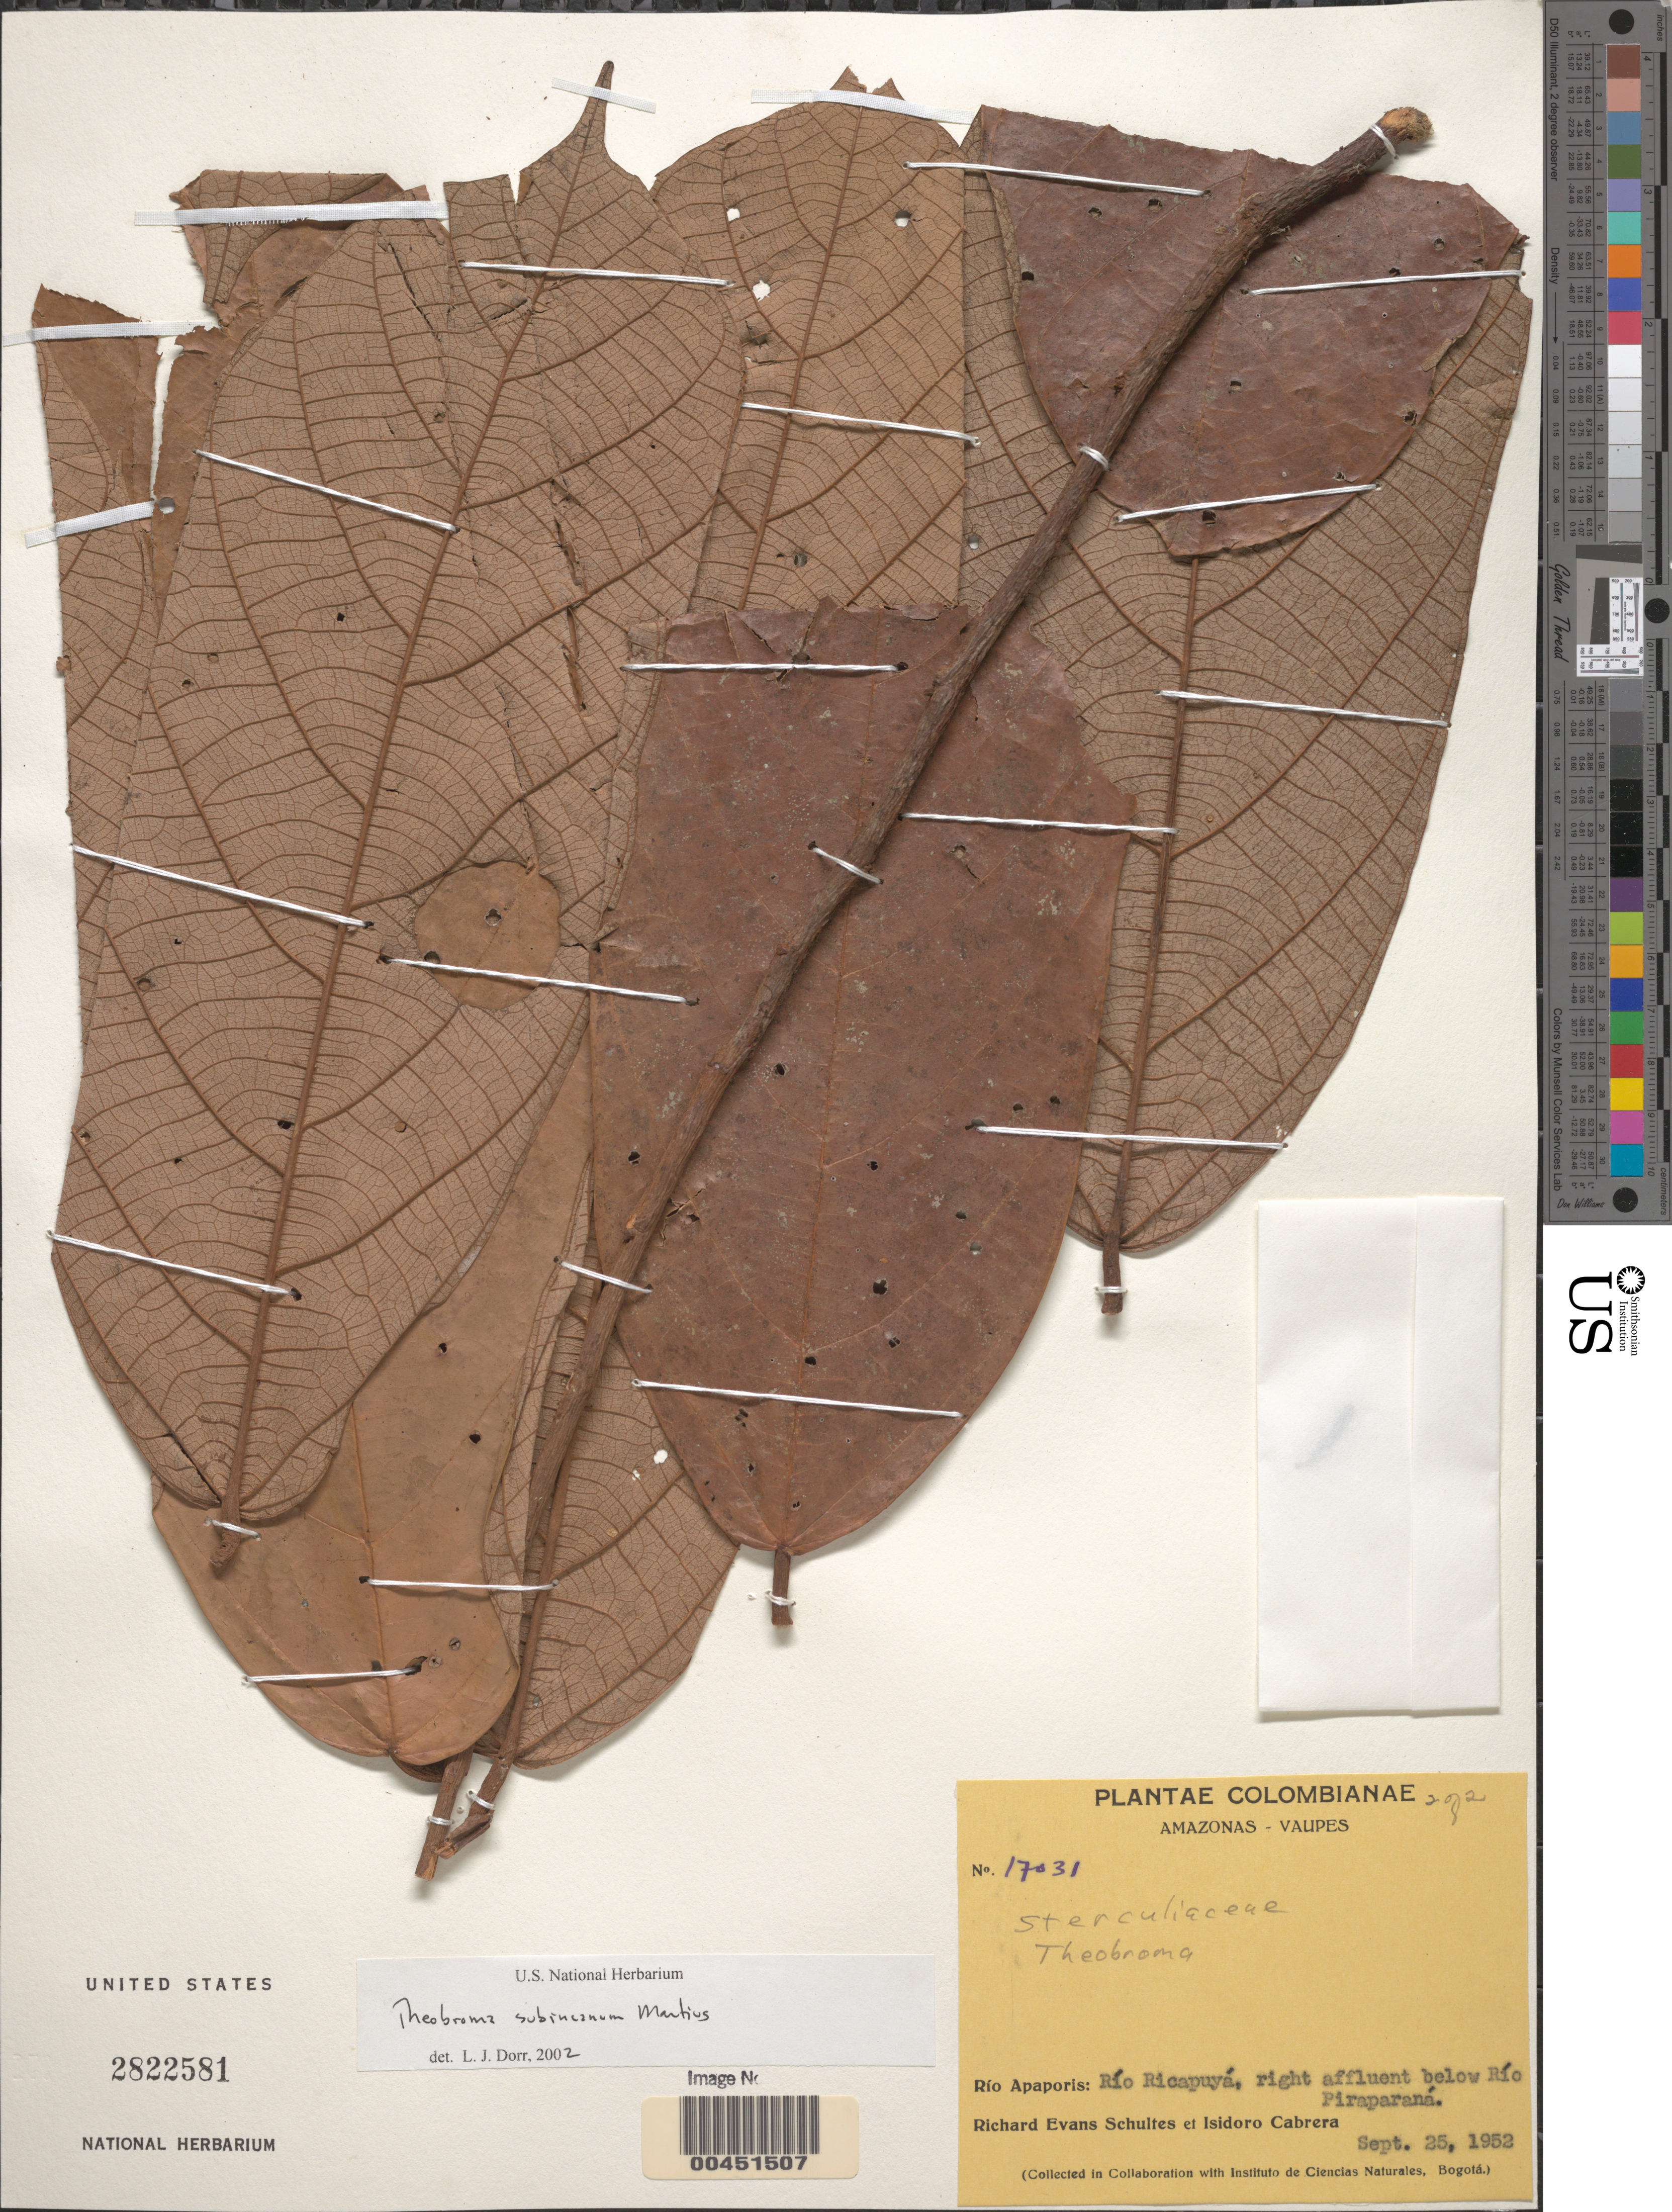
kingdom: Plantae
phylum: Tracheophyta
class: Magnoliopsida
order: Malvales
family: Malvaceae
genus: Theobroma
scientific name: Theobroma subincanum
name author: Mart.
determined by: Dorr, L. J., (BOT), Smithsonian Institution - National Museum of Natural History (UNITED STATES)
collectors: R. E. Schultes & I. Cabrera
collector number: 17031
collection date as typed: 25 Sep 1952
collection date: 1952-09-25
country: Colombia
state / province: Amazônas / Vaupés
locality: Río Ricapuyá, right affluent below Río Piraparaná, Río Apaporis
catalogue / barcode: US 2822581